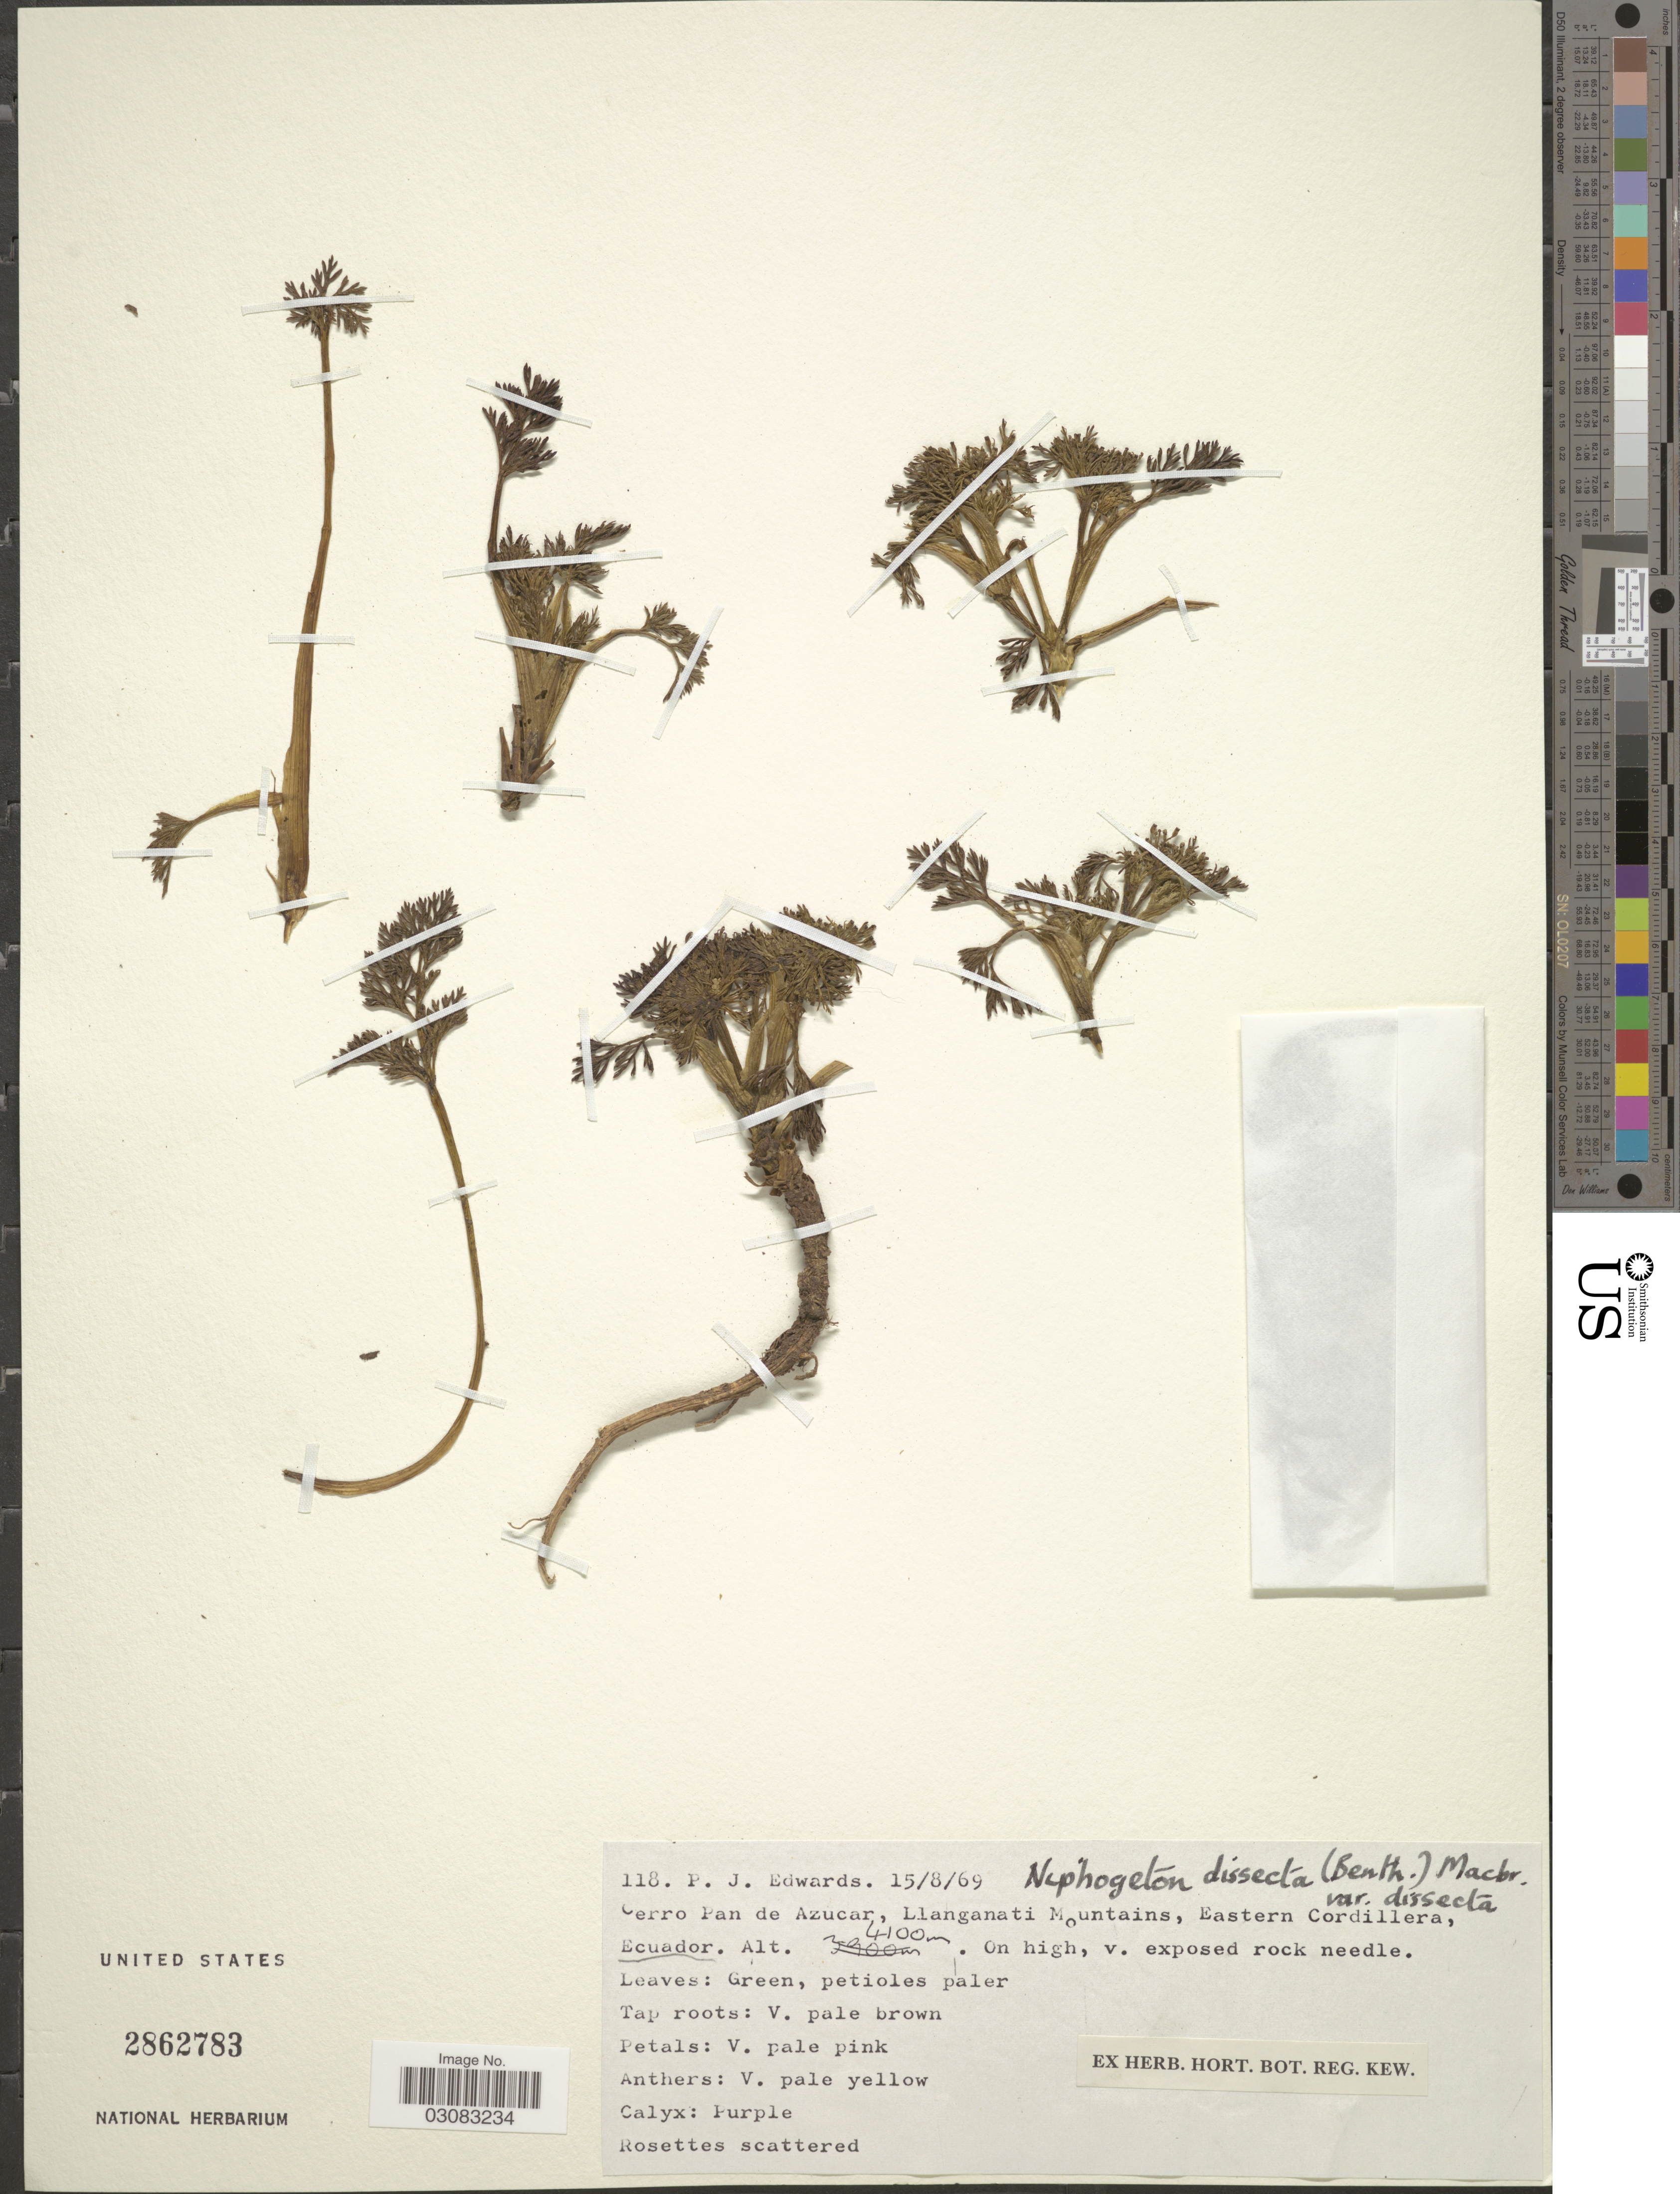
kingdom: Plantae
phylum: Tracheophyta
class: Magnoliopsida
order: Apiales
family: Apiaceae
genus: Niphogeton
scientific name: Niphogeton dissecta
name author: (Benth.) J.F. Macbr.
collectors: P. Edwards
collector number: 118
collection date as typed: Transcribed d/m/y: 15/8/69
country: Ecuador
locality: Cerro Pan de Azucar, Llanganati Mountains, Eastern Cordillera.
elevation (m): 4100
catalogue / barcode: US 2862783